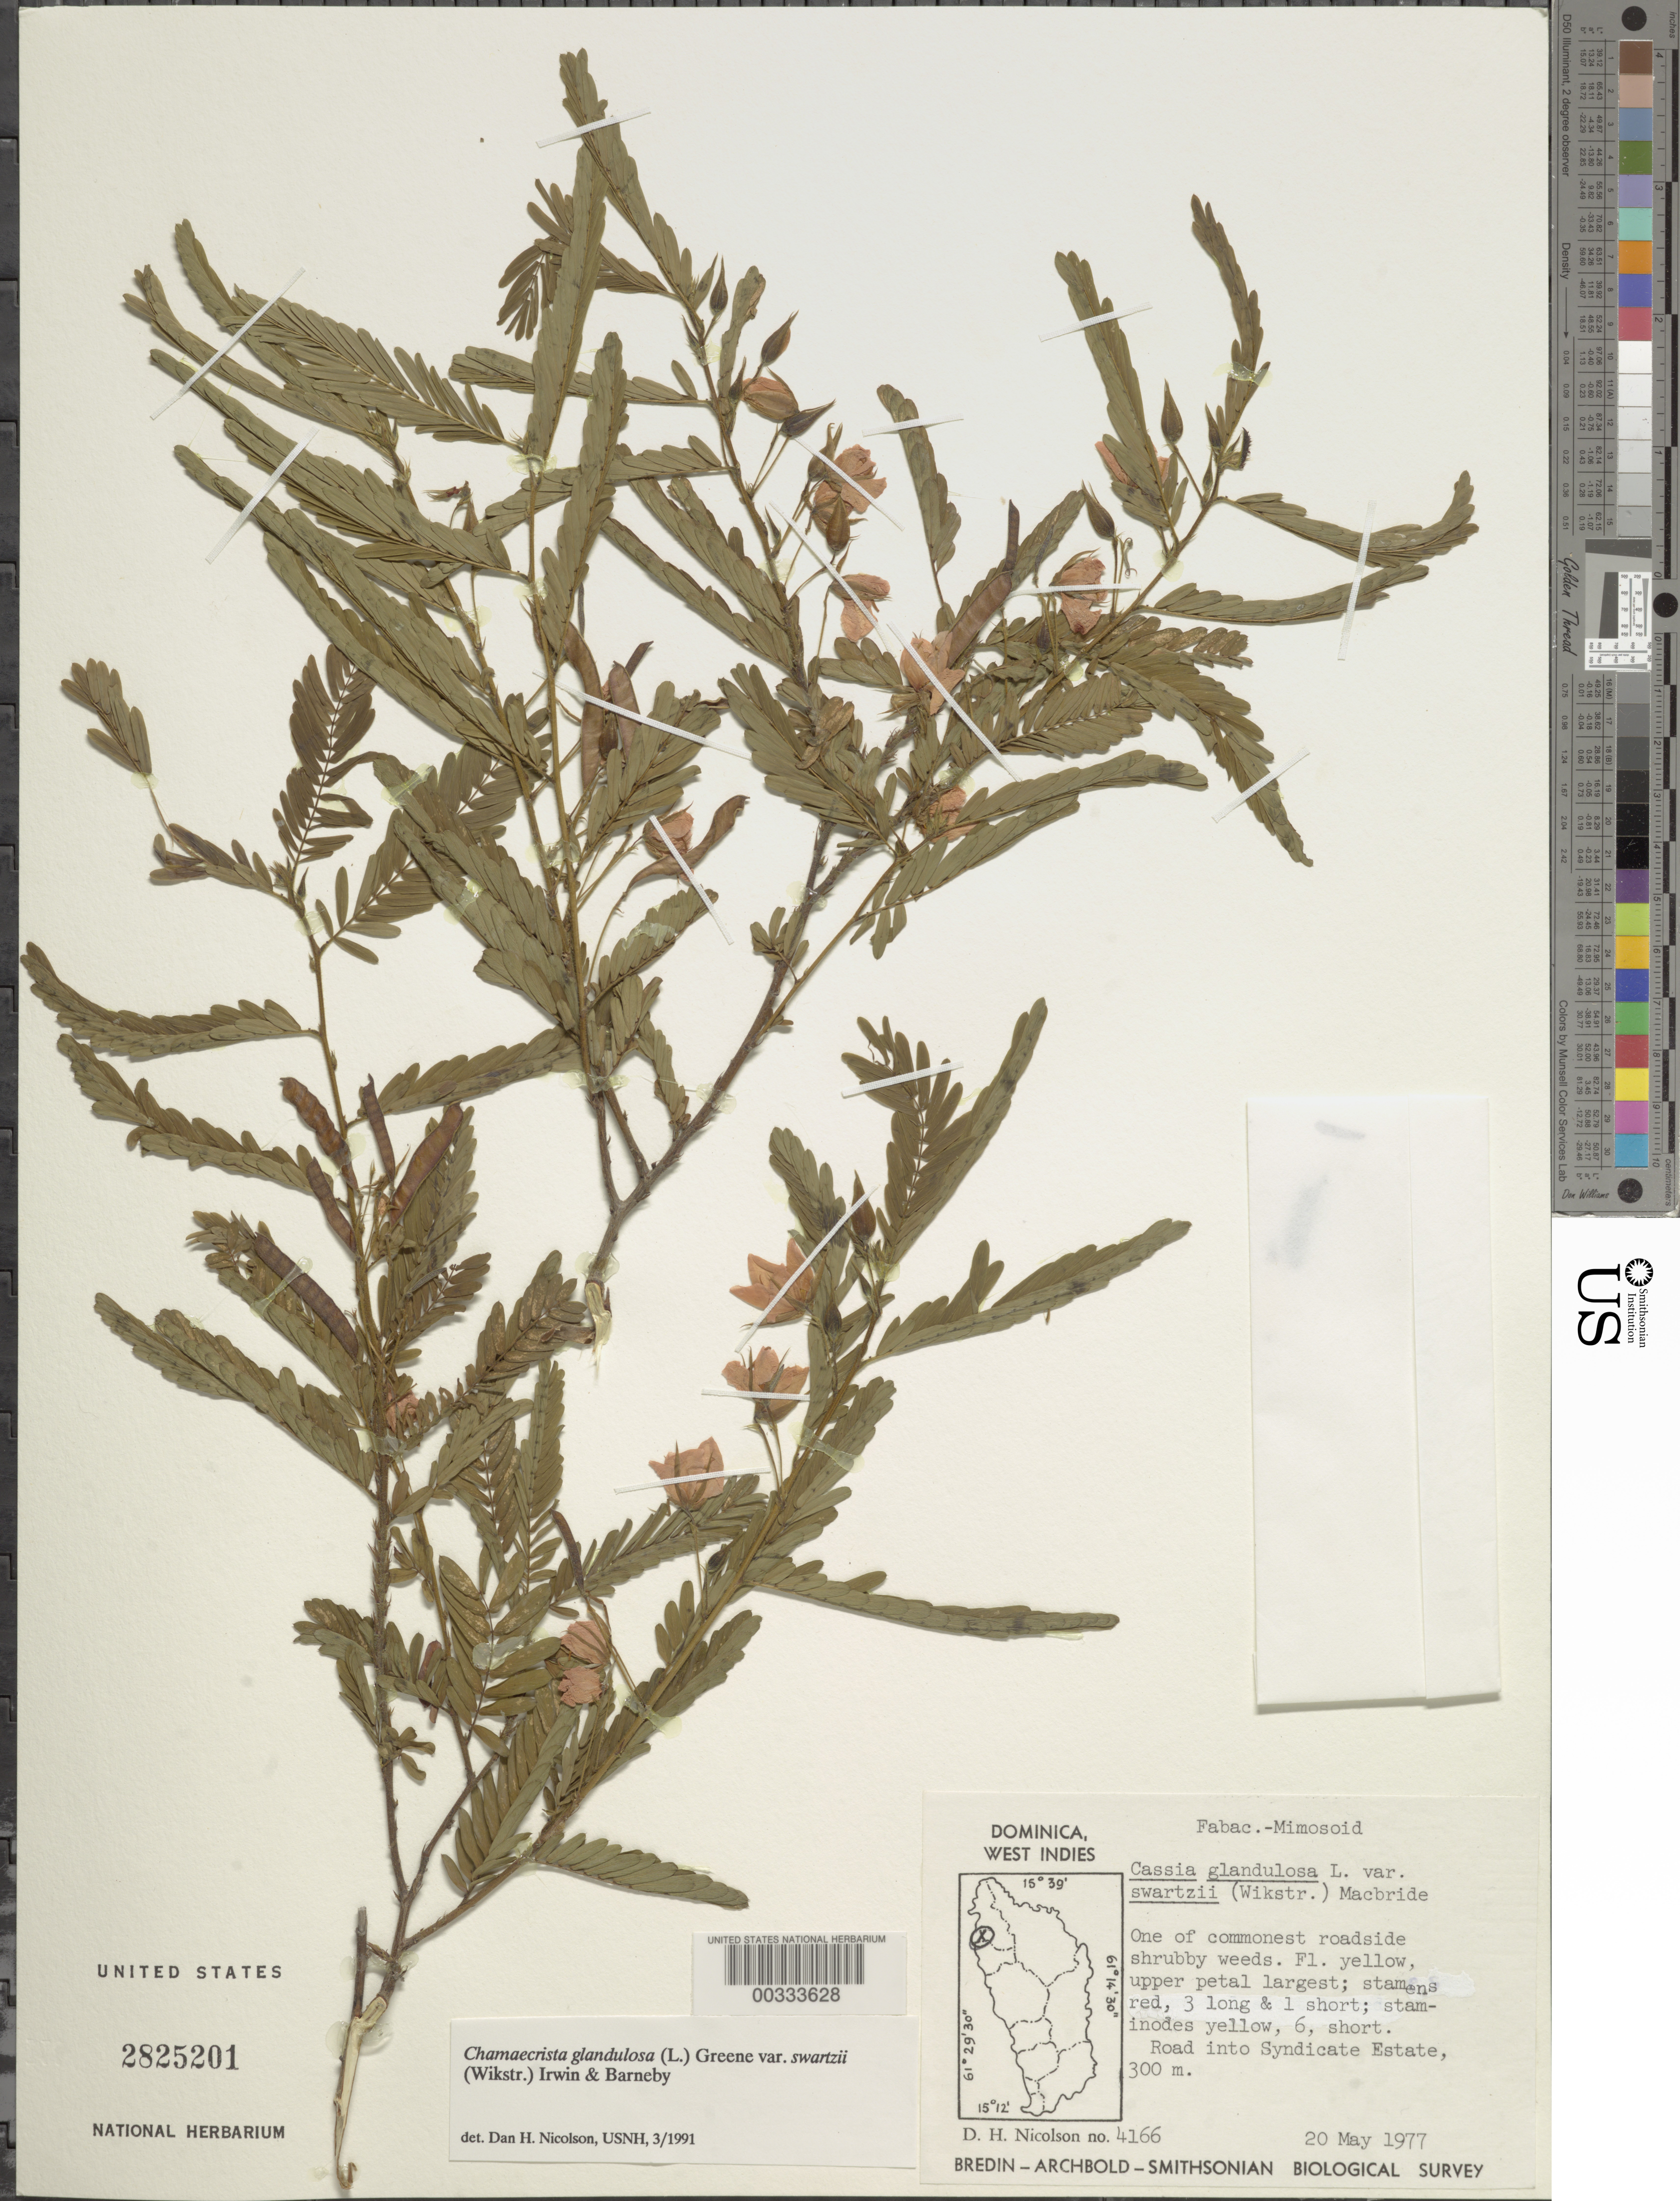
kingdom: Plantae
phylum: Tracheophyta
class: Magnoliopsida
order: Fabales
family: Fabaceae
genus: Chamaecrista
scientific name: Chamaecrista glandulosa var. swartzii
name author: (Wikstr.) H.S. Irwin & Barneby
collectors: D. H. Nicolson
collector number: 4166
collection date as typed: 20 May 1977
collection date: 1977-05-20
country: Dominica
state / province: St. John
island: Dominica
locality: Road into syndicate estate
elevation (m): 300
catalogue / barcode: US 2825201